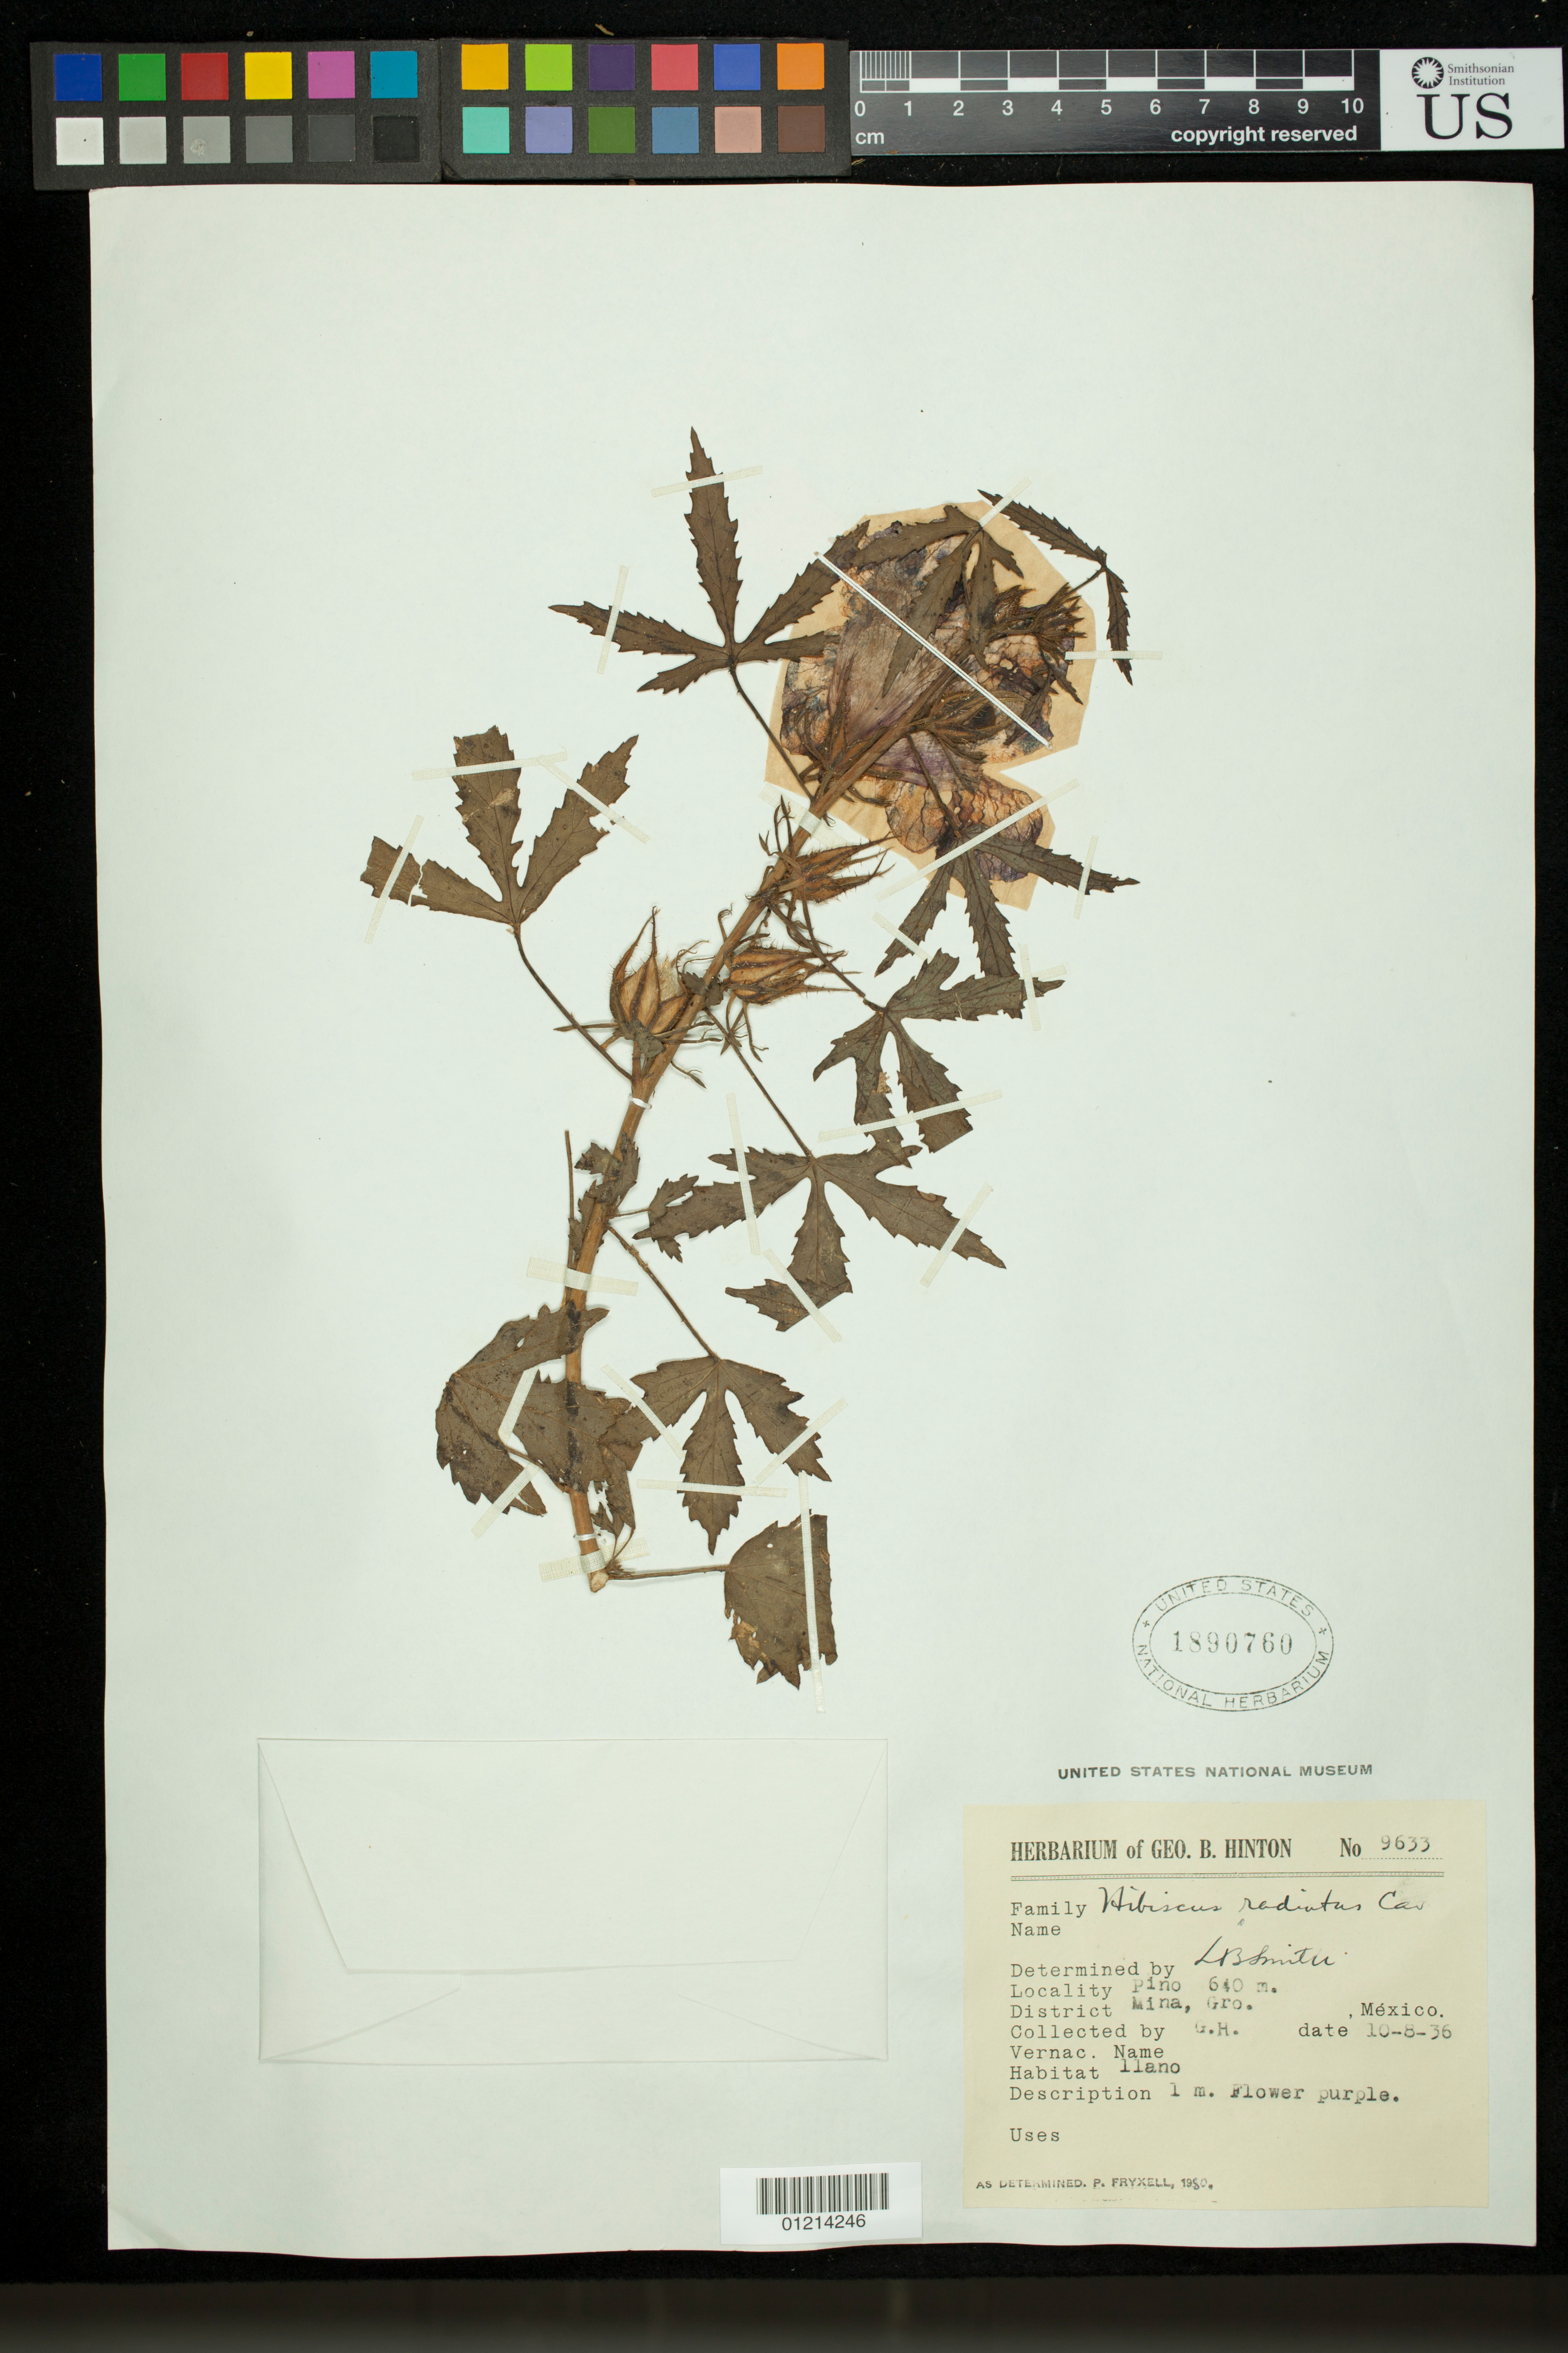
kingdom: Plantae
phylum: Tracheophyta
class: Magnoliopsida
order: Malvales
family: Malvaceae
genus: Sabdariffa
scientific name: Sabdariffa radiata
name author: (Cav.) R.L. Barrett & M.M. Hanes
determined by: Dorr, Laurence J., Curator (BOT), Smithsonian Institution - National Museum of Natural History (UNITED STATES)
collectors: G. B. Hinton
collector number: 9633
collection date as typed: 10/8/1936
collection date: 1936-10-08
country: Mexico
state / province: Guerrero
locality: Pino, District Mina, Gro.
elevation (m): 640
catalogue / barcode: US 1890760